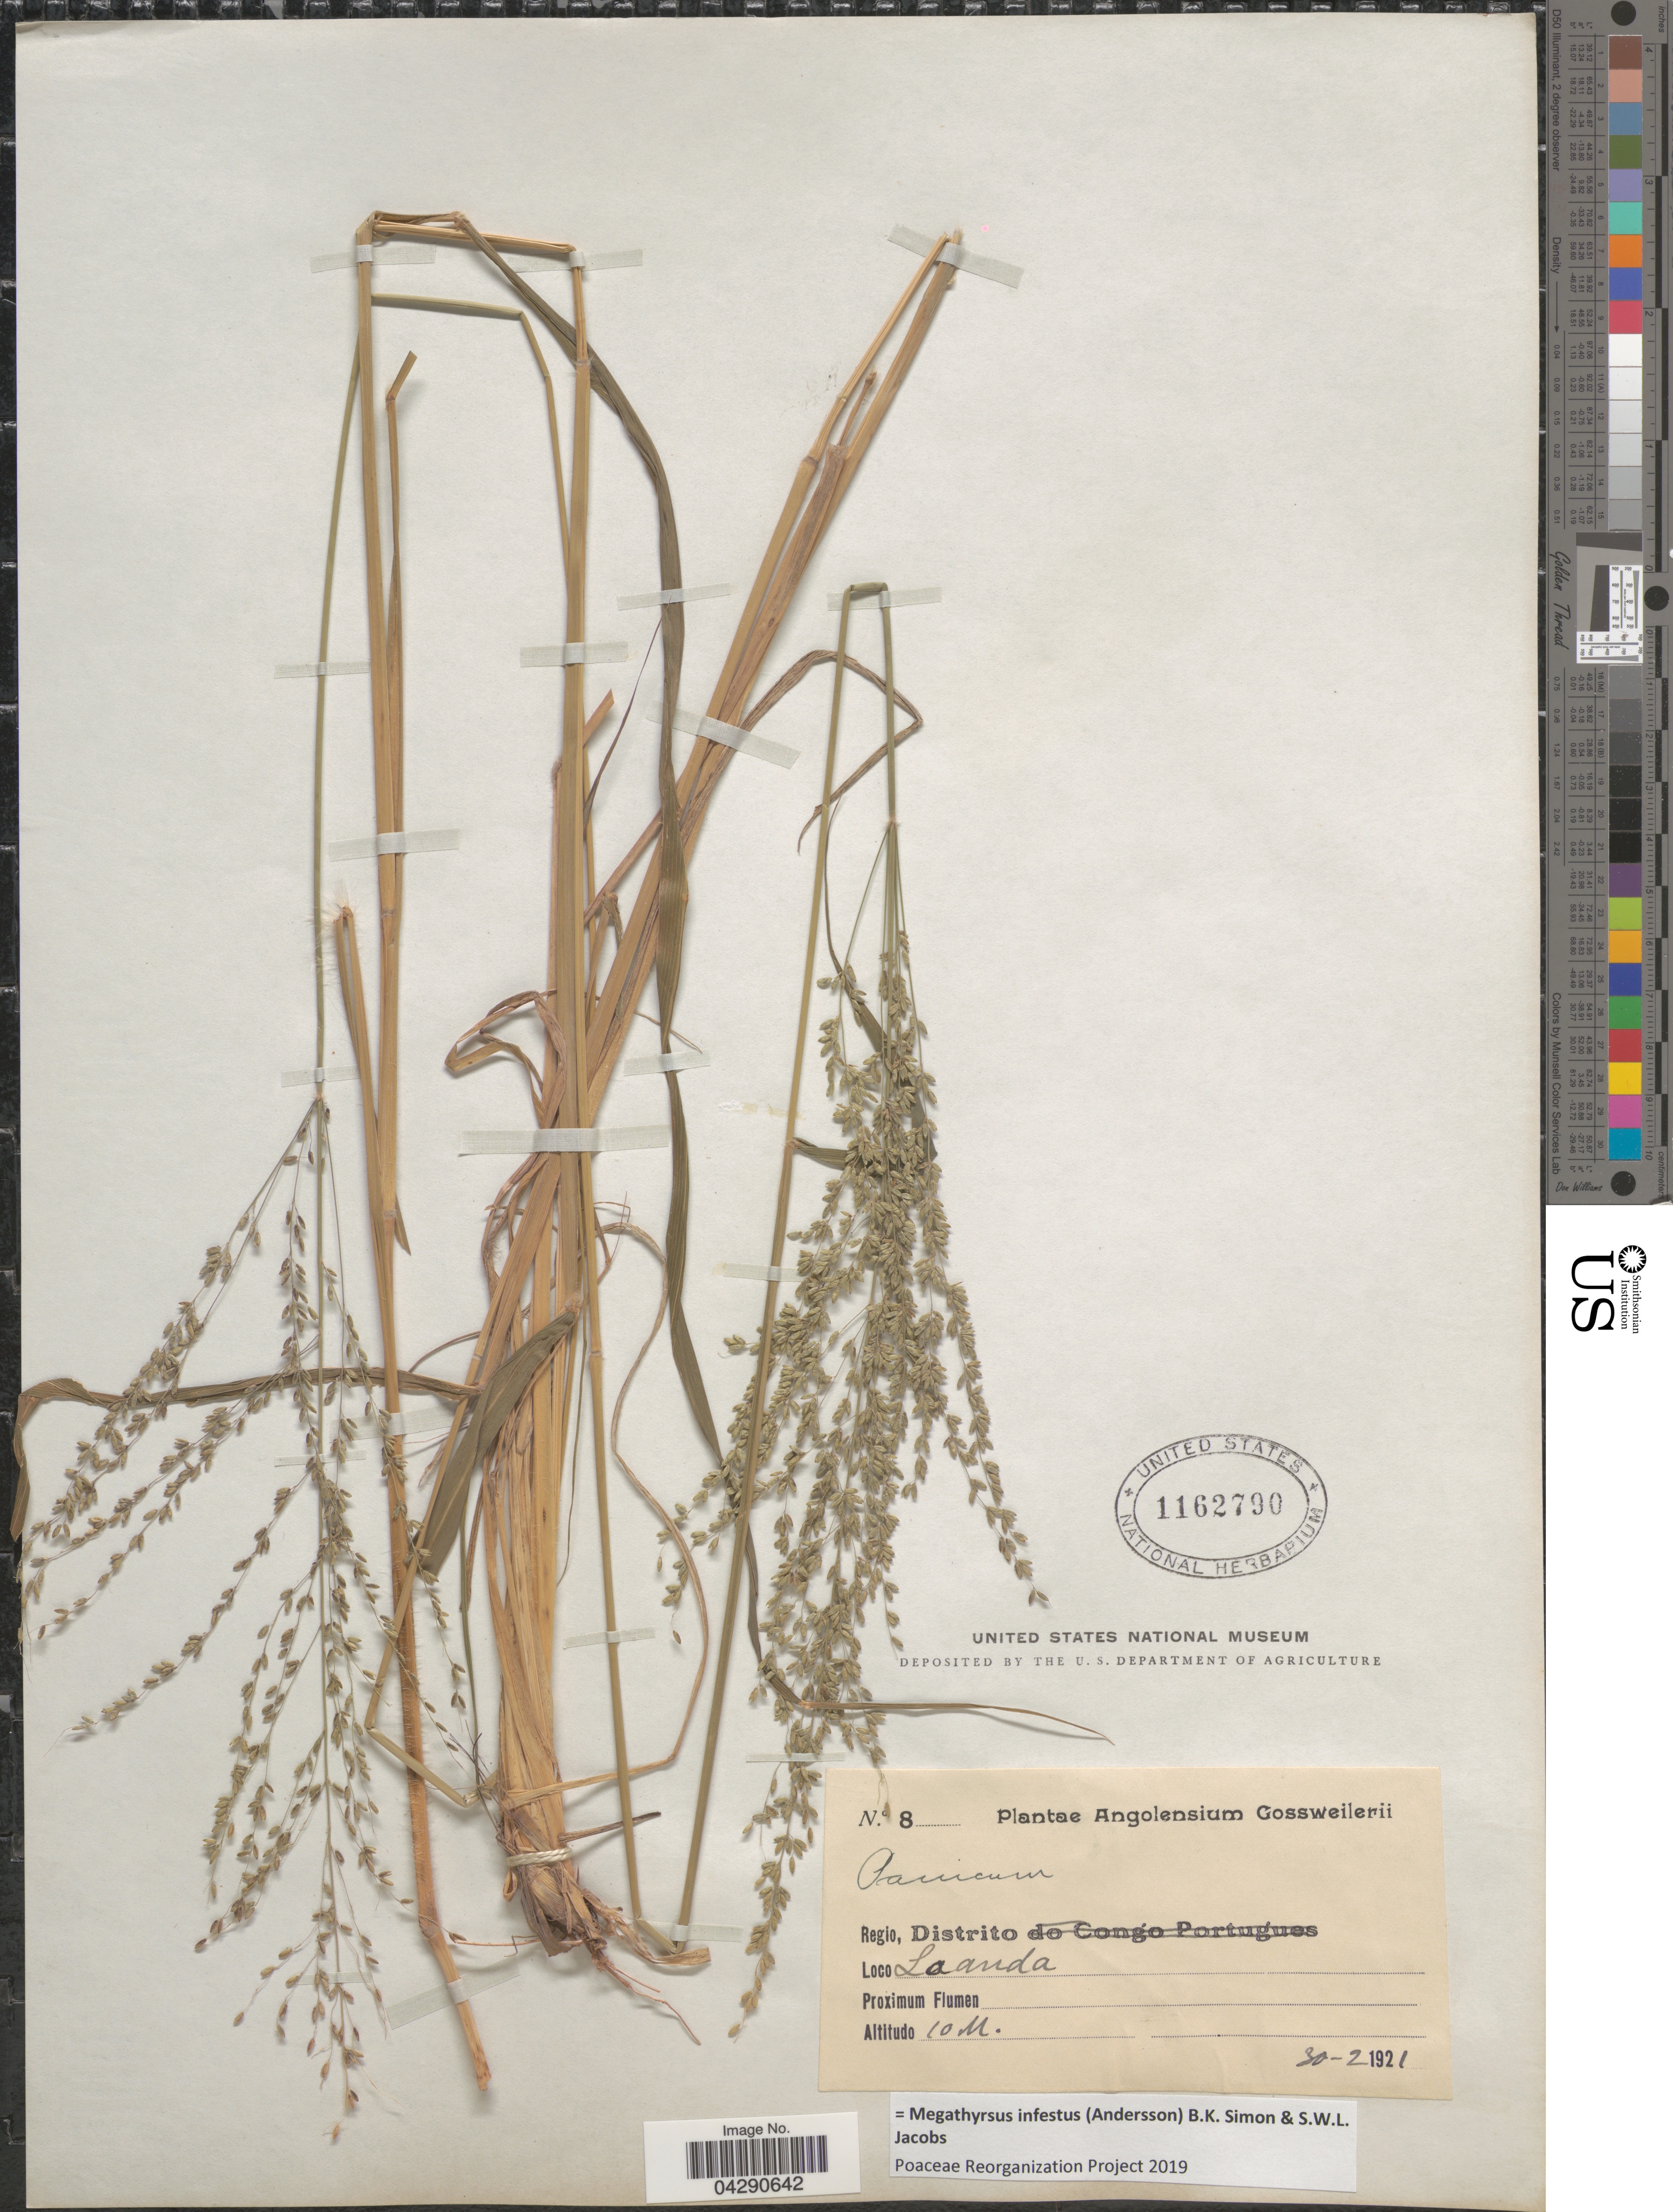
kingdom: Plantae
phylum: Tracheophyta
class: Liliopsida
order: Poales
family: Poaceae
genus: Megathyrsus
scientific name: Megathyrsus infestus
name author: (Peters) B.K. Simon & S.W.L. Jacobs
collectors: -. Gossweiler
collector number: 8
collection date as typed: Transcribed d/m/y: 30/2/1921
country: Angola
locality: Angolensium. Loco Laanda.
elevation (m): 10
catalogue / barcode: US 1162790